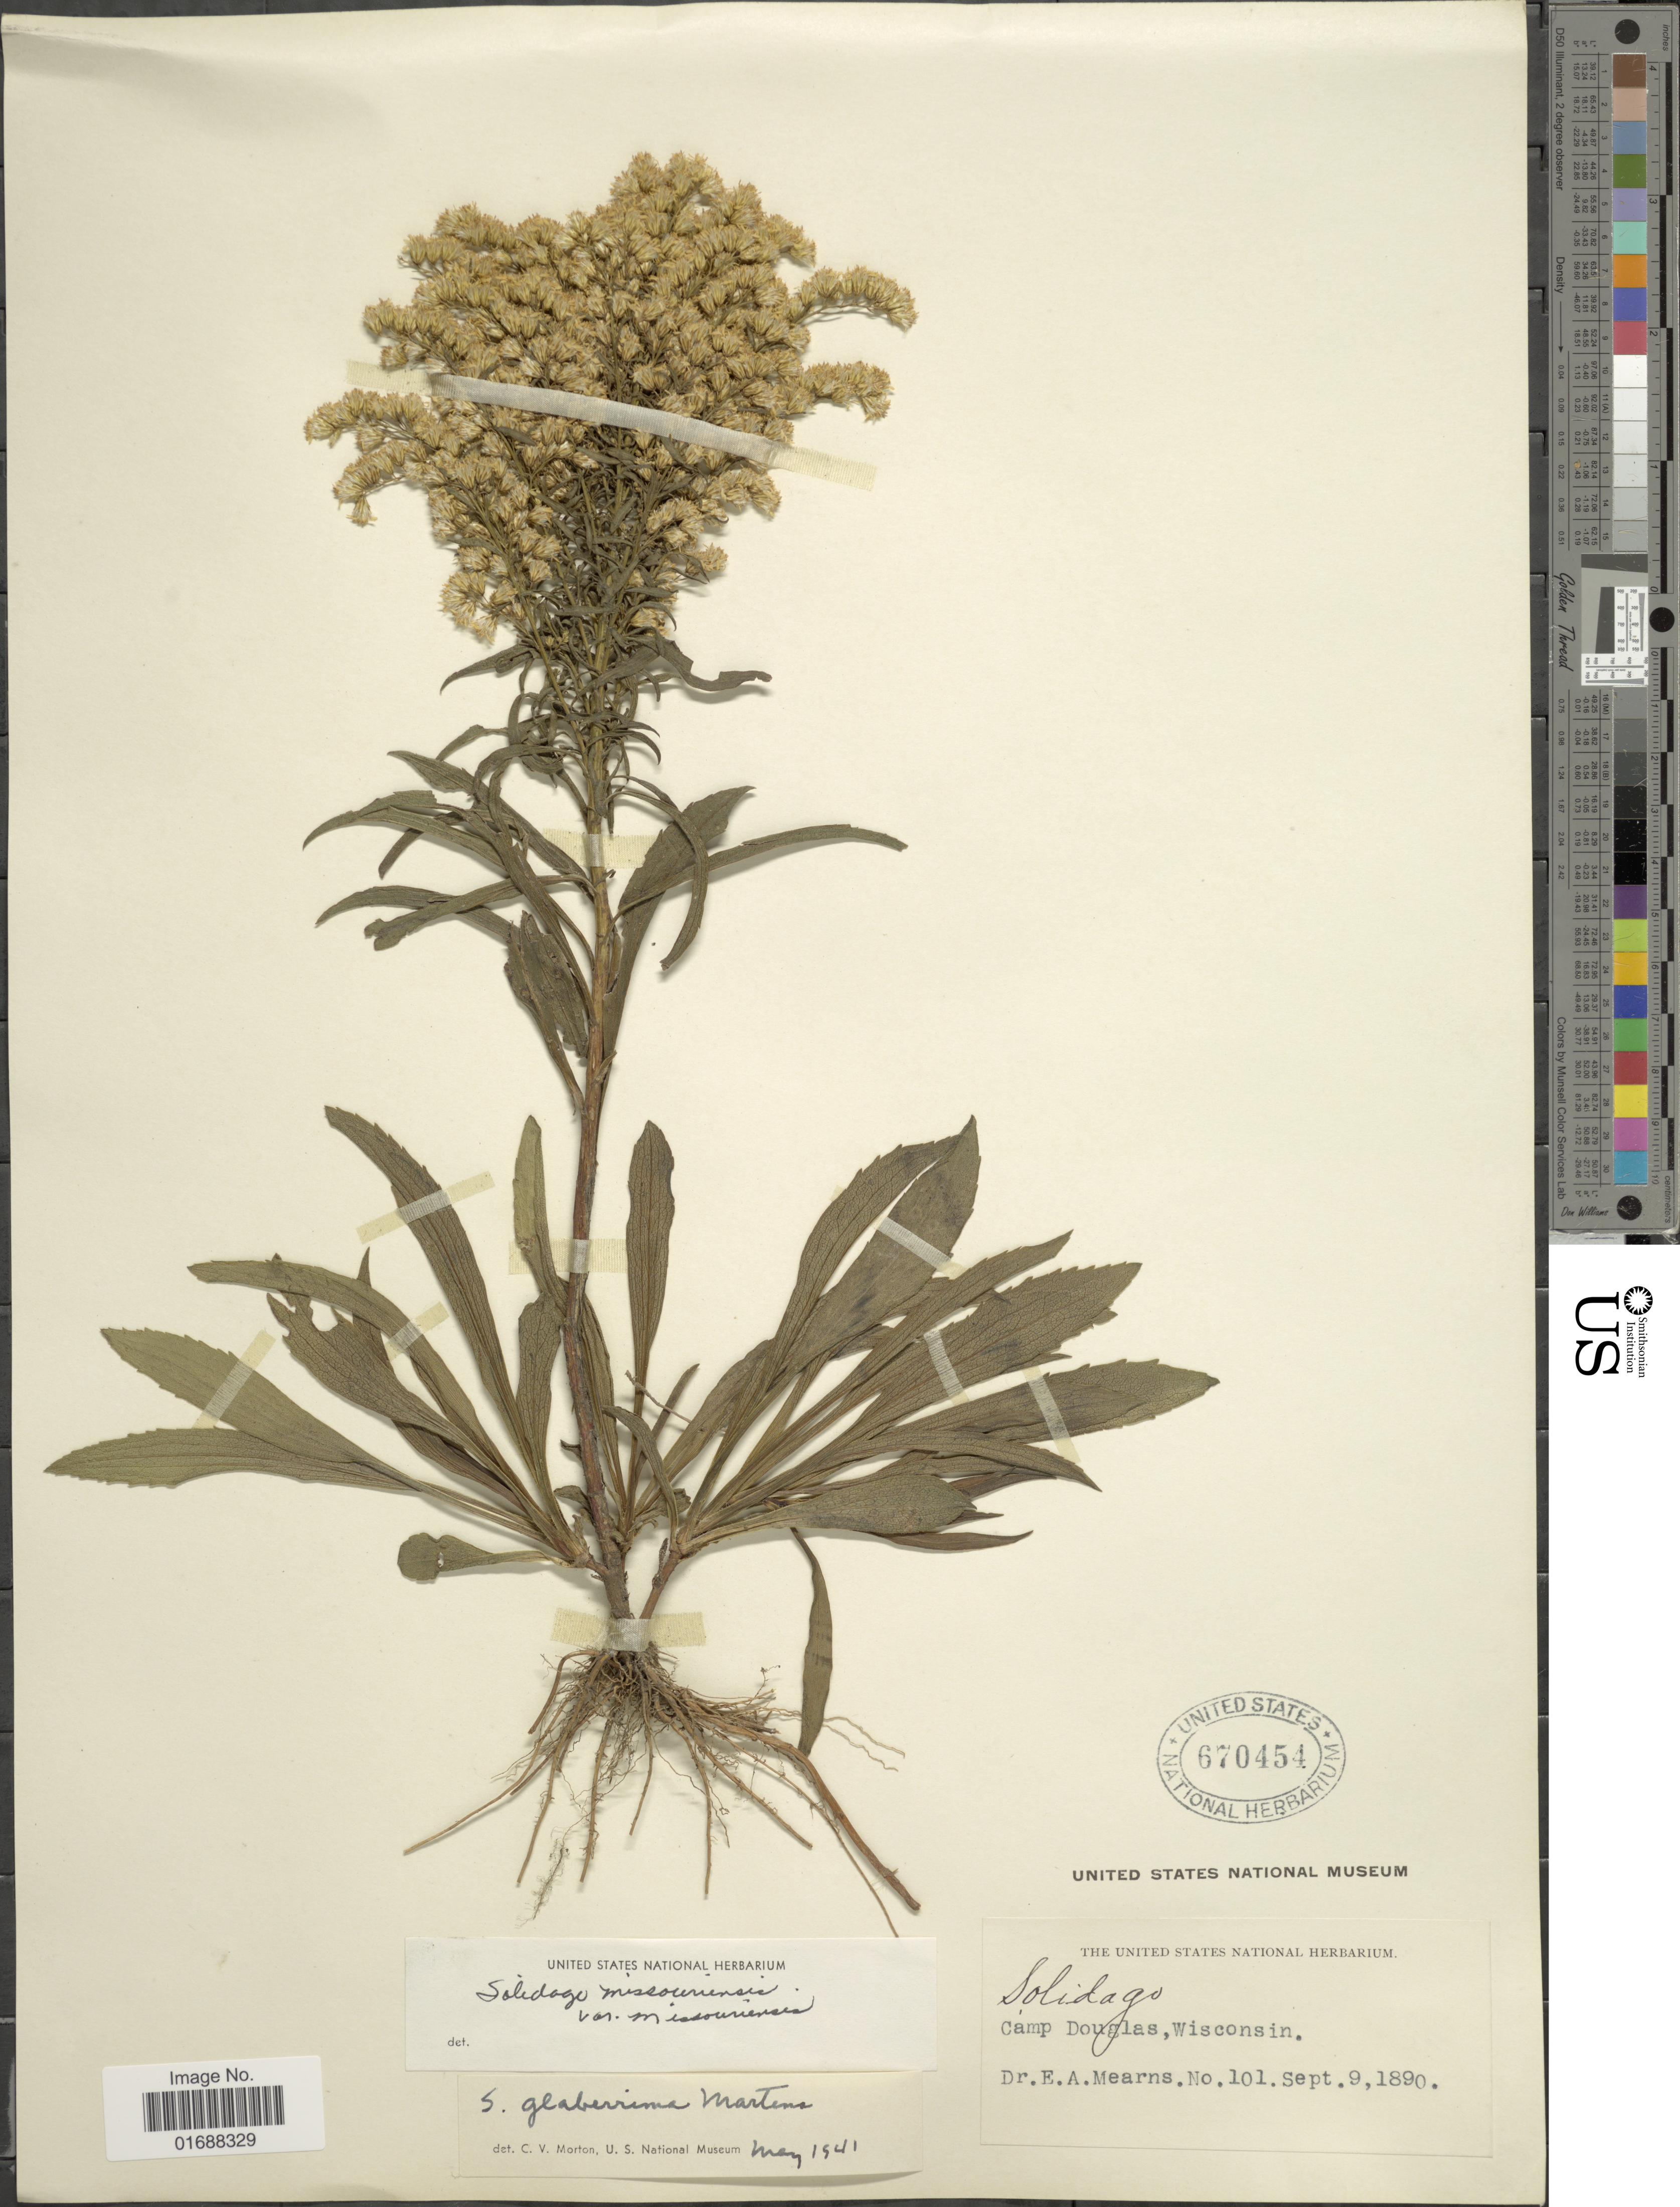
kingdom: Plantae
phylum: Tracheophyta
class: Magnoliopsida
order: Asterales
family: Asteraceae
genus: Solidago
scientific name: Solidago missouriensis var. missouriensis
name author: Nutt.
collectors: E. A. Mearns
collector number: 101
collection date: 1890-09-09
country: United States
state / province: Wisconsin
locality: Camp Douglas, Wisconsin.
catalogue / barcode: US 670454